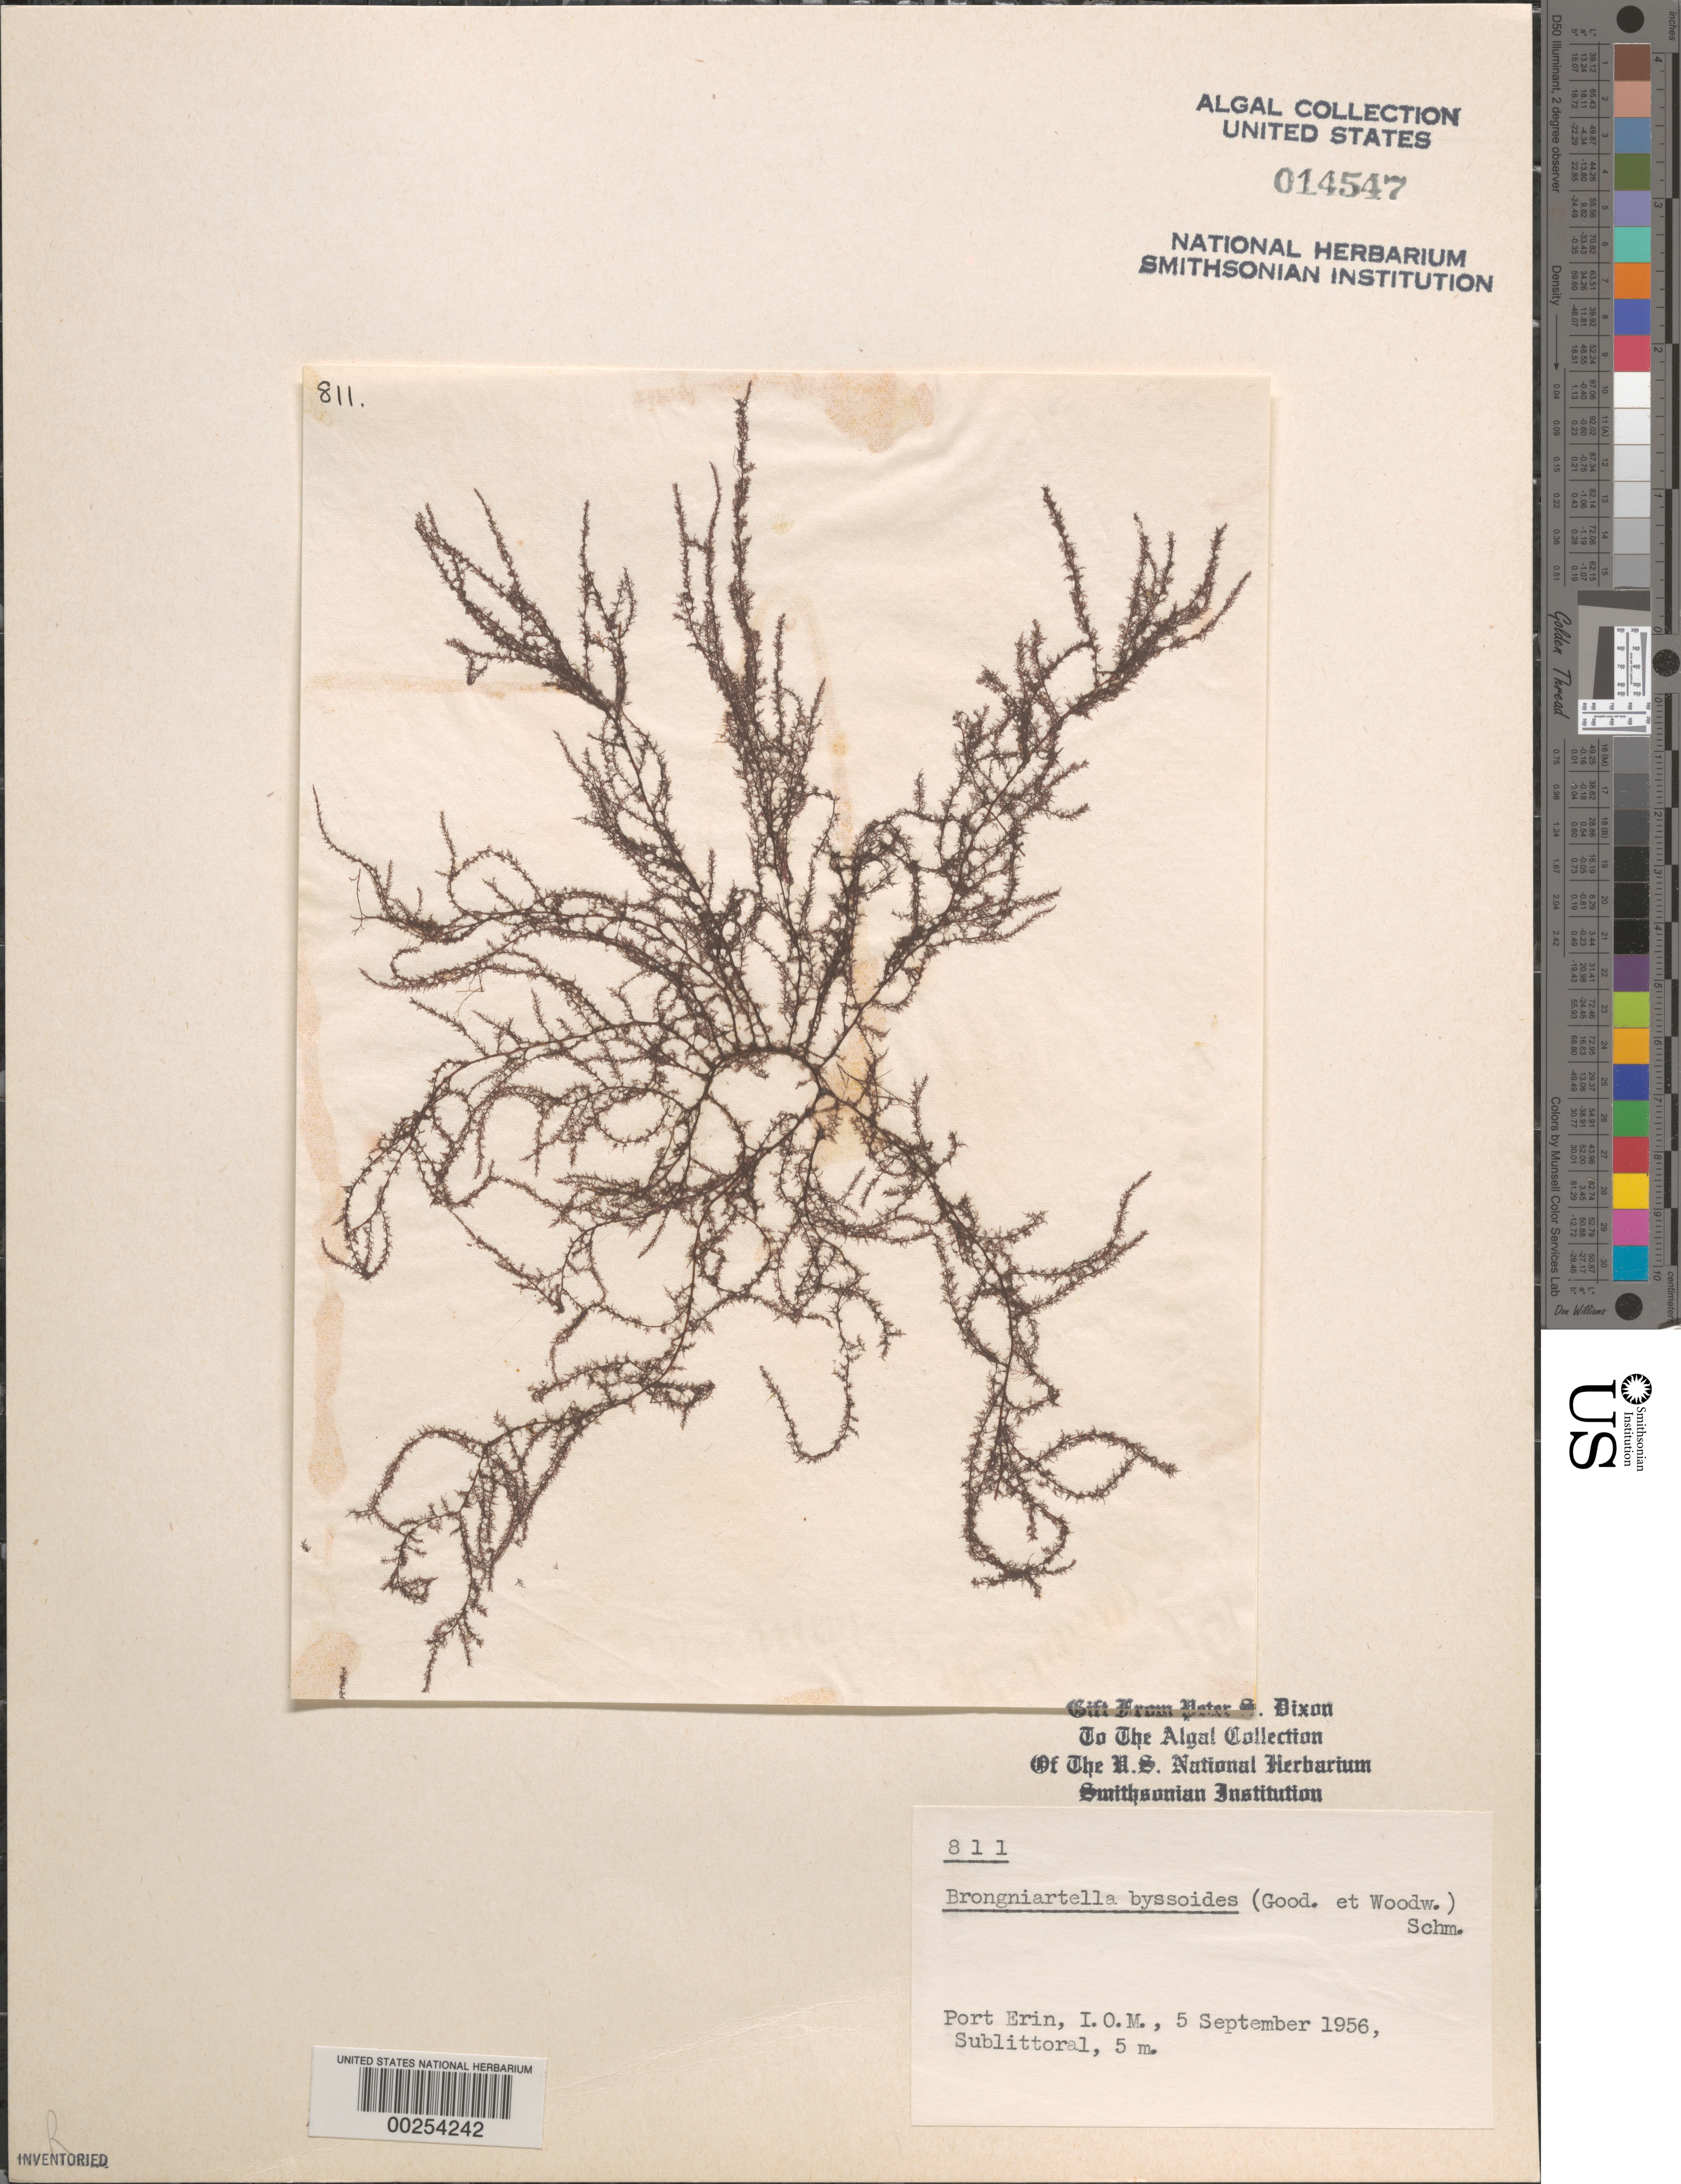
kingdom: Plantae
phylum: Rhodophyta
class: Florideophyceae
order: Ceramiales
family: Rhodomelaceae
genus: Brongniartella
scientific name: Brongniartella byssoides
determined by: Dixon, P. S.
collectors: P. S. Dixon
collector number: PSD 811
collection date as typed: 05 Sep 1956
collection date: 1956-09-05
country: United Kingdom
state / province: England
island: Isle of Man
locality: Port Erin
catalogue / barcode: US 14547